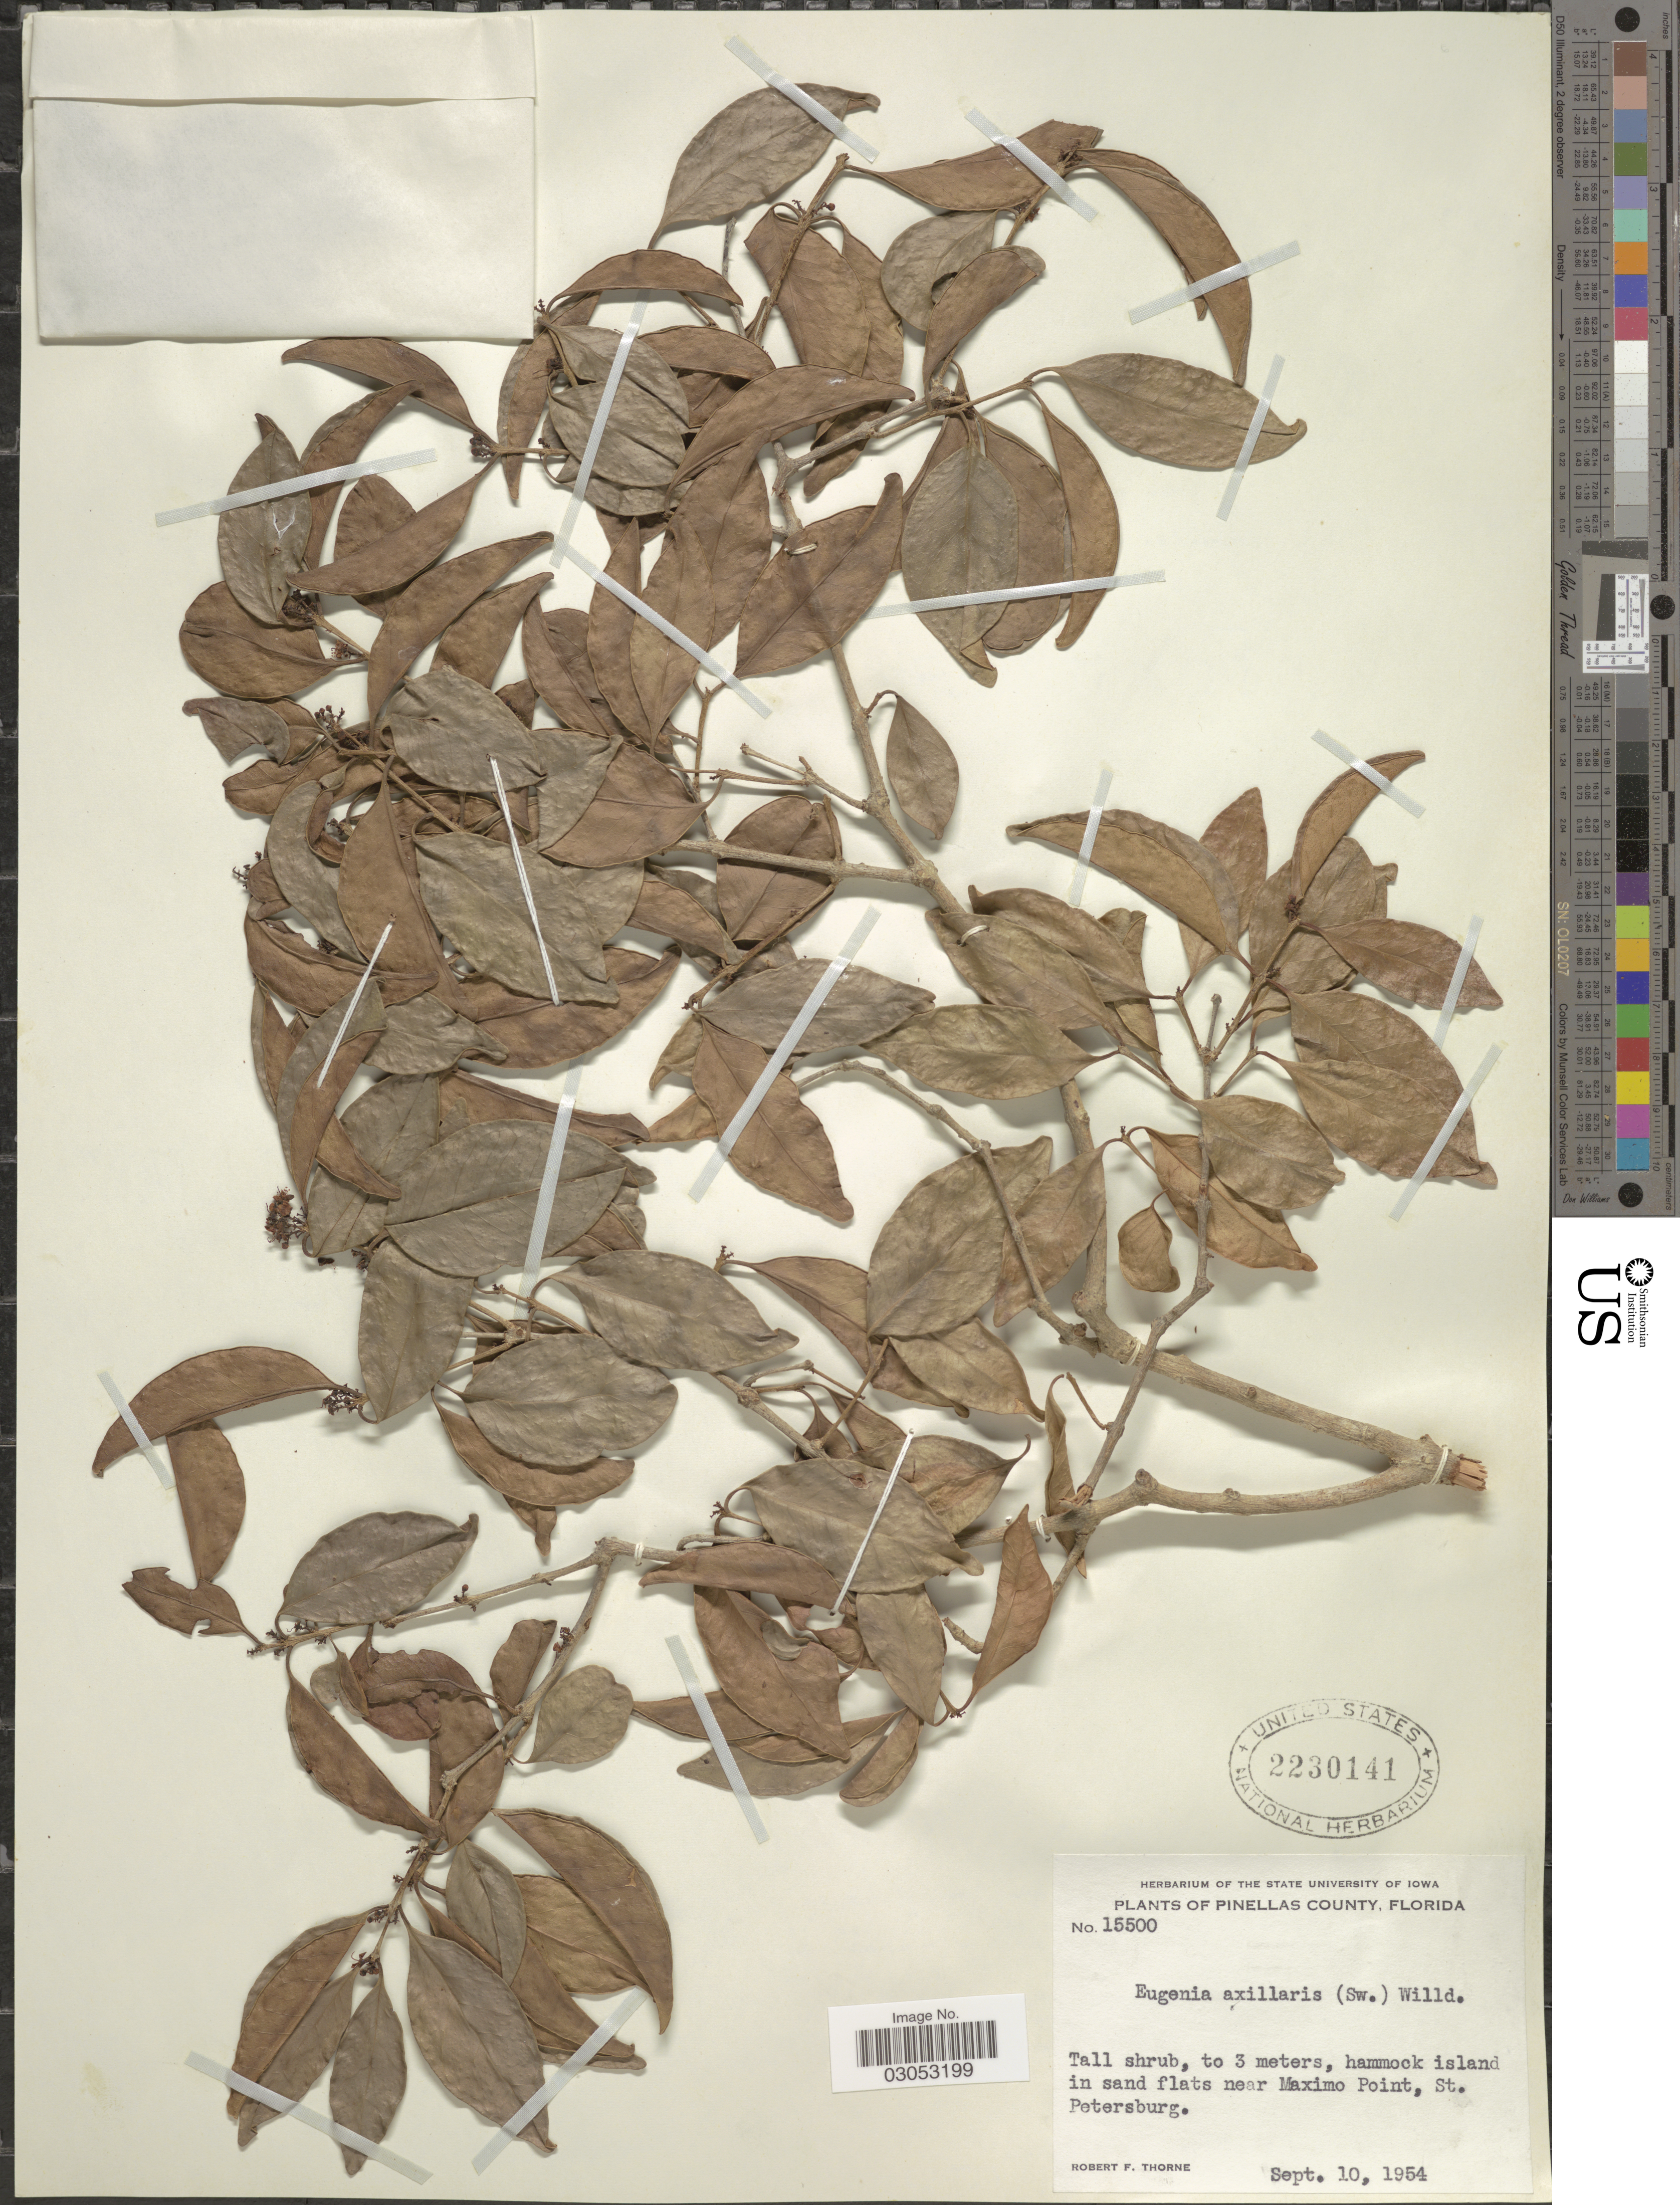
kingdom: Plantae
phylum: Tracheophyta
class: Magnoliopsida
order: Myrtales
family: Myrtaceae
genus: Eugenia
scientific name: Eugenia axillaris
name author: (Sw.) Willd.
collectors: R. F. Thorne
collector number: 15500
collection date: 1954-09-10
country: United States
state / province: Florida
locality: Pinellas County, hammock island in sand flats near Maximo Point, St. Petersburg.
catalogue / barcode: US 2230141